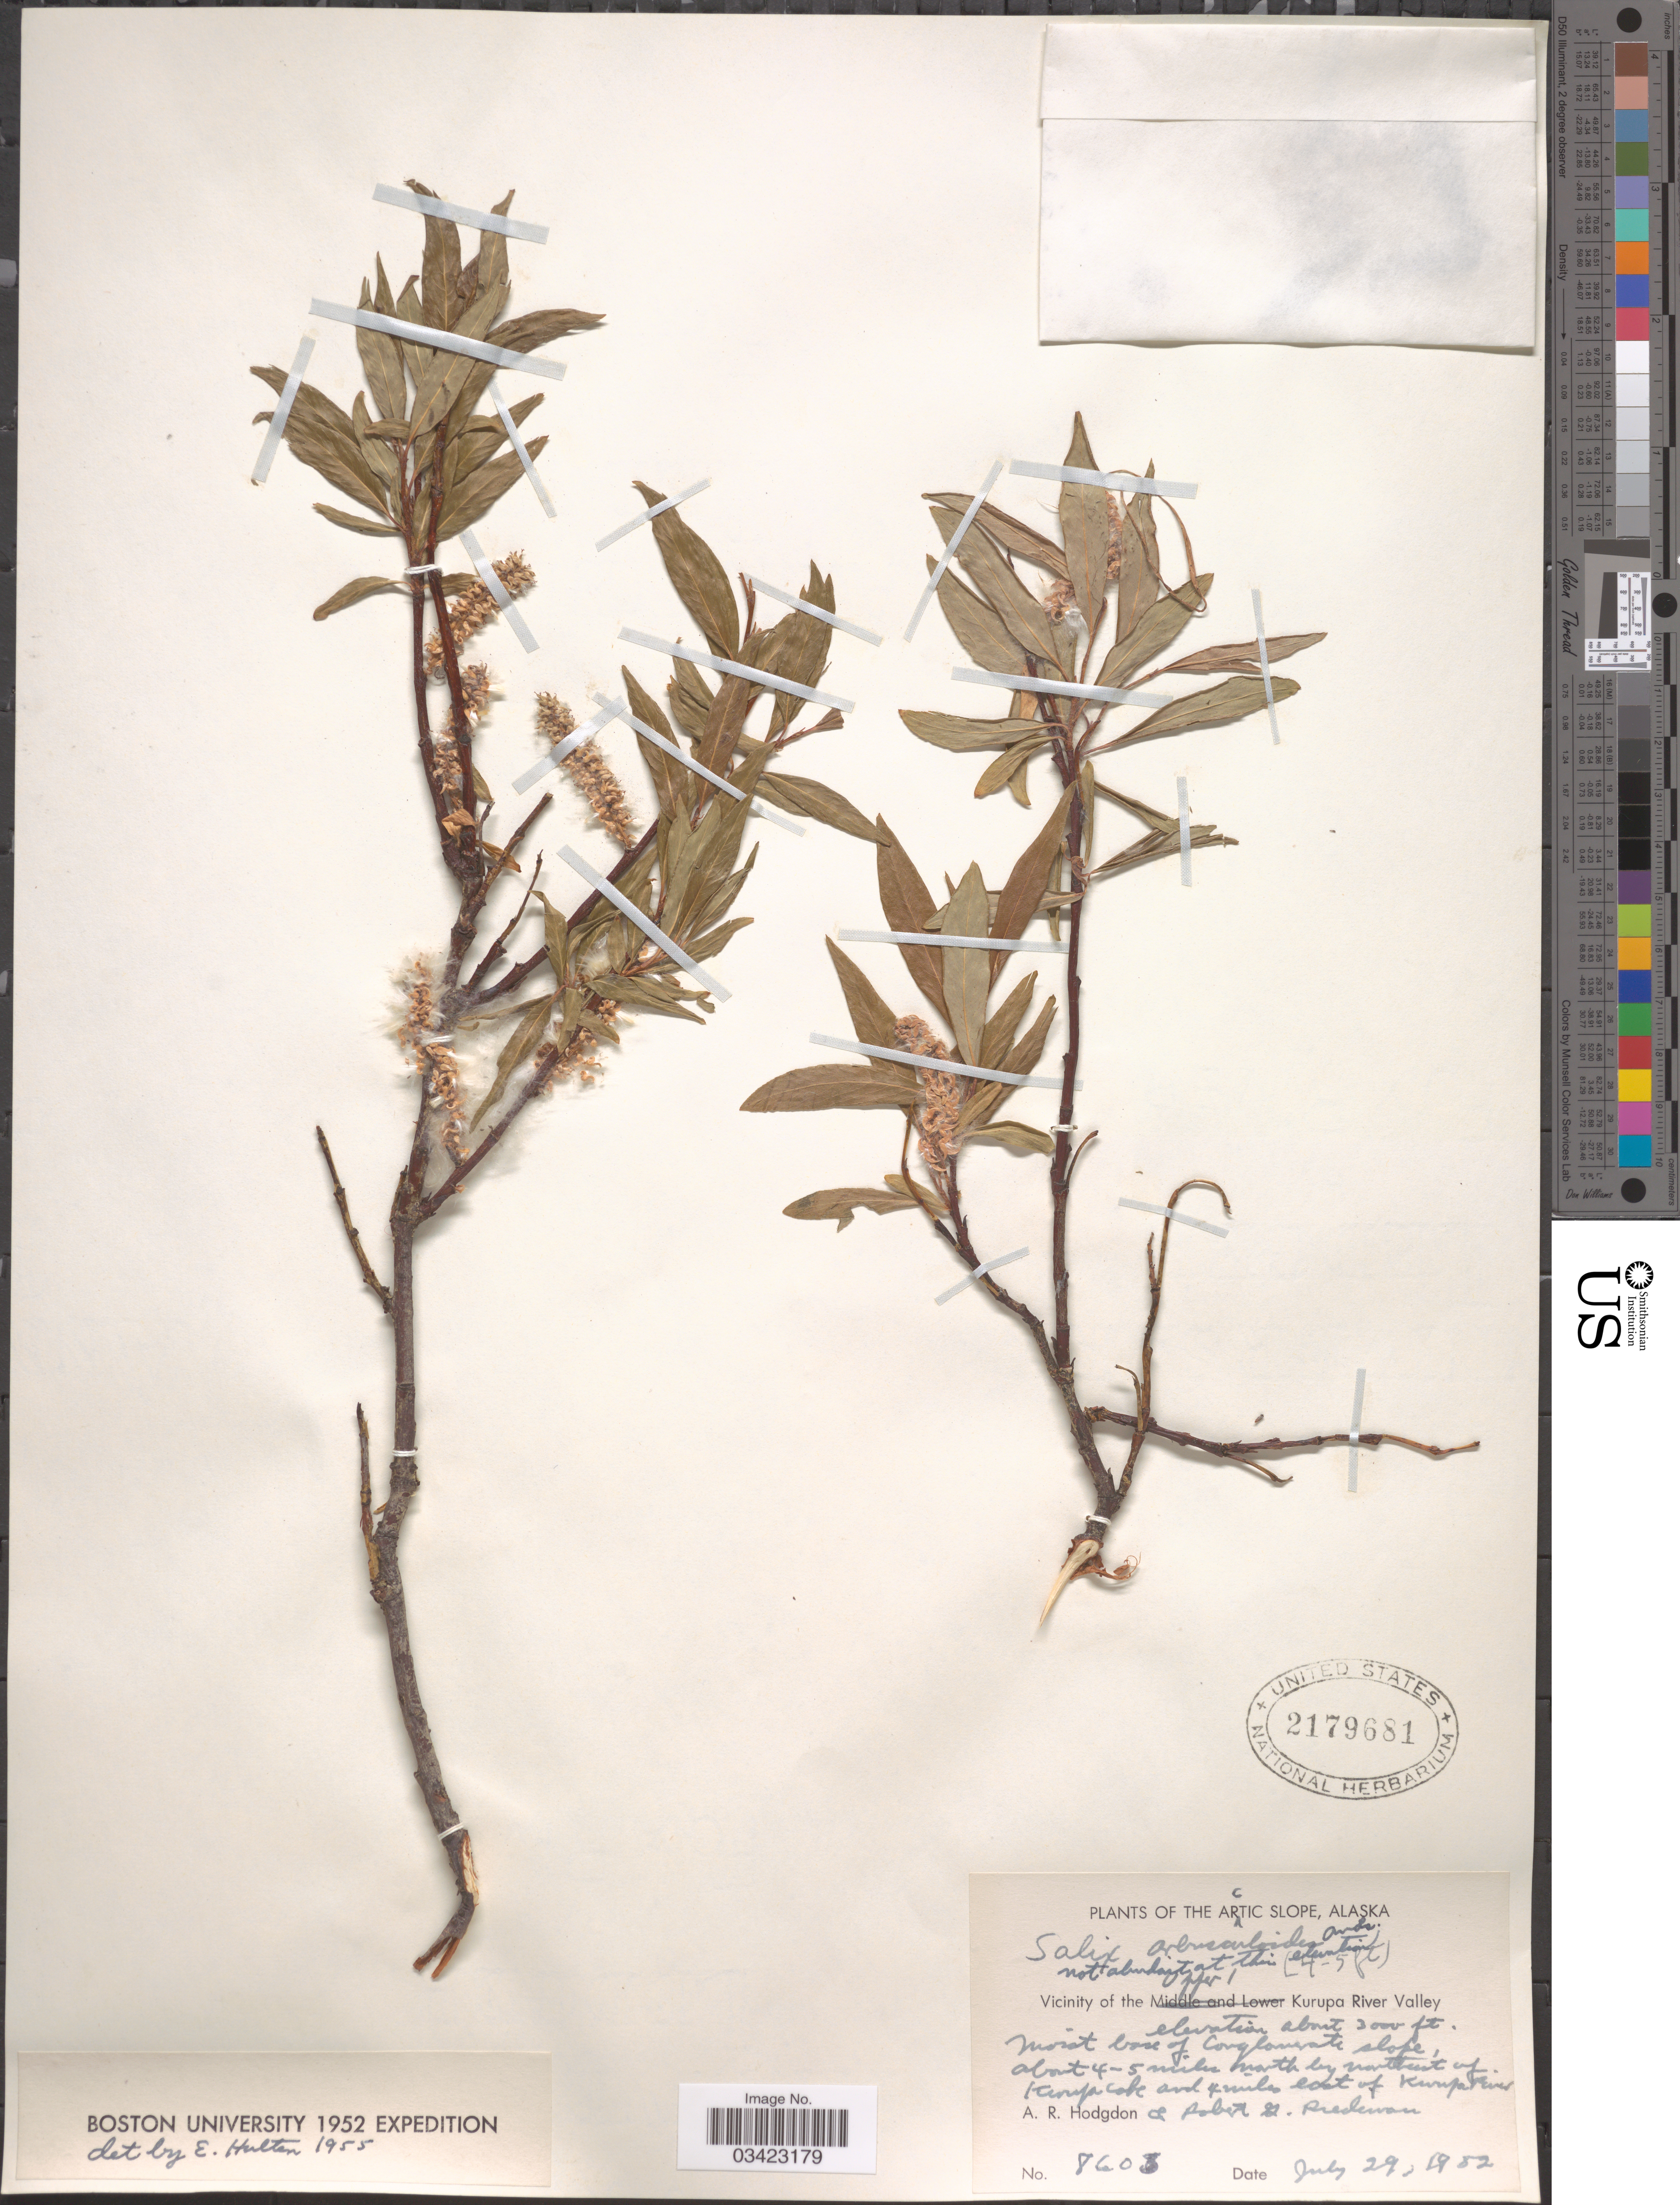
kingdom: Plantae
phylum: Tracheophyta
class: Magnoliopsida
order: Malpighiales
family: Salicaceae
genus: Salix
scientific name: Salix arbusculoides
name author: Andersson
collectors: A. R. Hodgdon & R. Riedeman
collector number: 8603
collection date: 1952-07-29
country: United States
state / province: Alaska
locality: The Arctic Slope, Alaska. Vicinity of the Kurupa River Valley. Base of Conglomerate slope, about 4-5 miles north by northeast of Kurupa Lake and 4 miles east of Kurupa River.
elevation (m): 914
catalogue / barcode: US 2179681